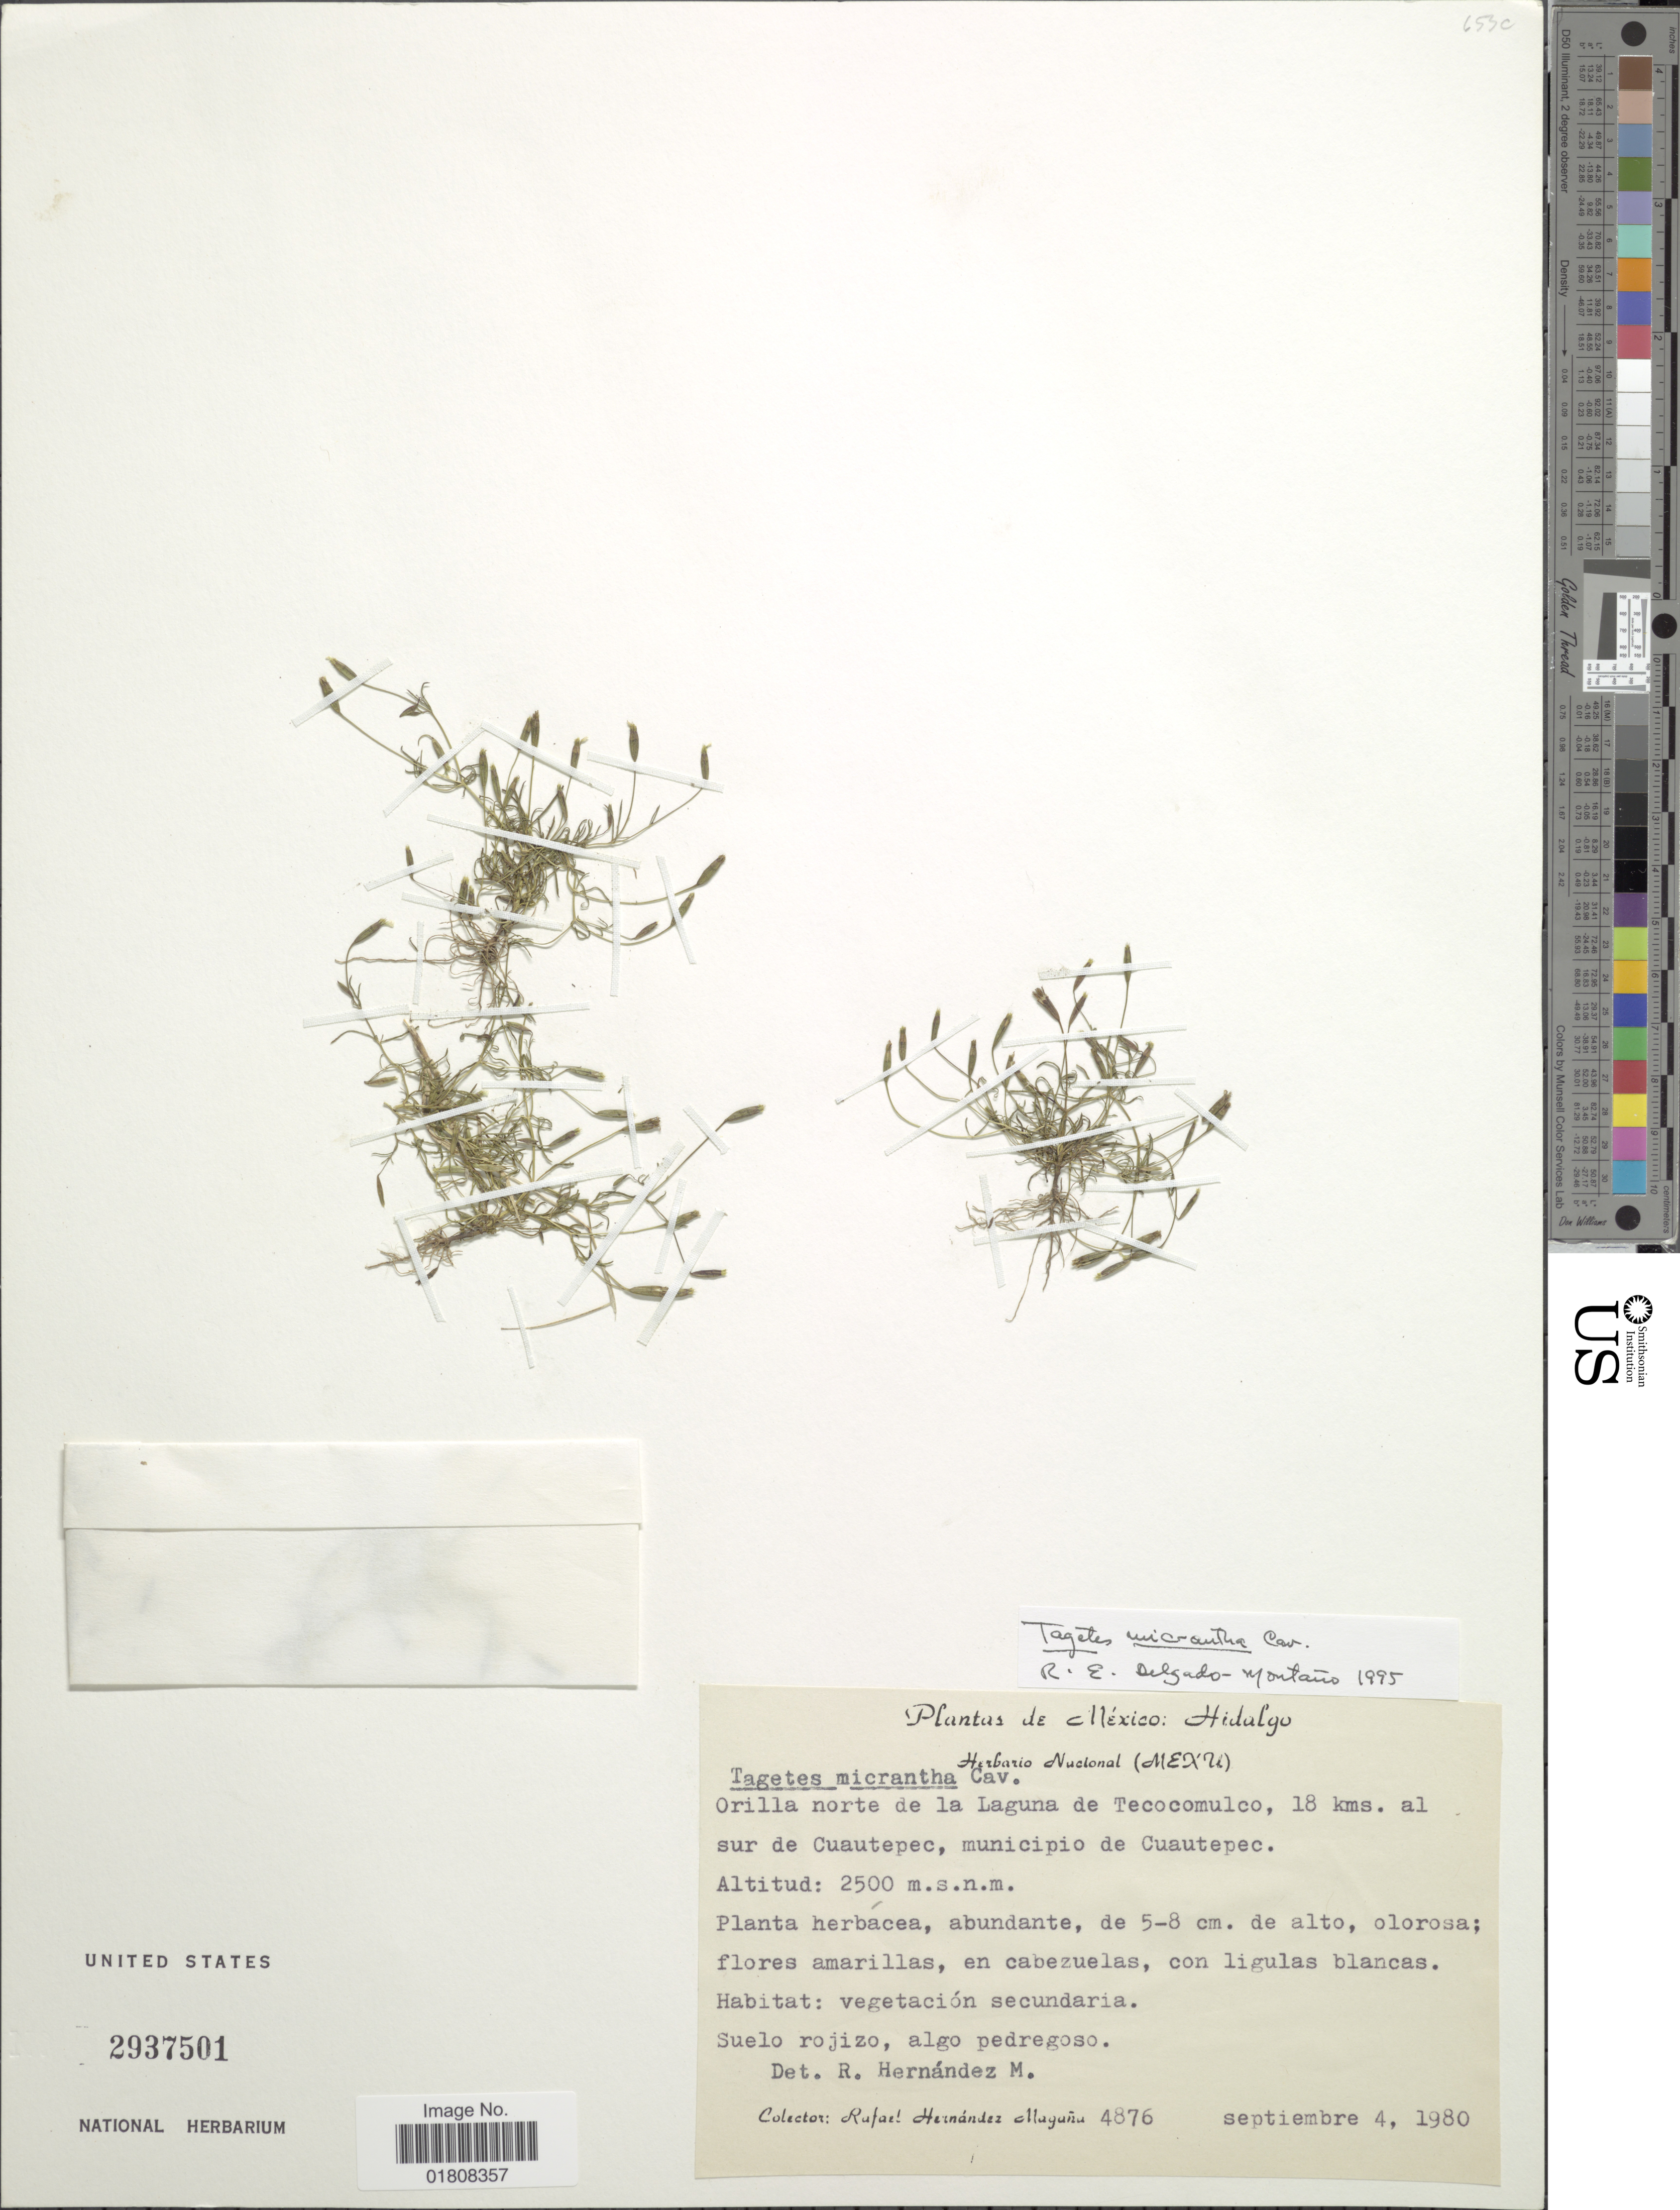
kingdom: Plantae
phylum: Tracheophyta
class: Magnoliopsida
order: Asterales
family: Asteraceae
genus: Tagetes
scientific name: Tagetes micrantha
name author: Cav.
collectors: R. Hernández-M.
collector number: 4876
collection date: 1980-09-04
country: Mexico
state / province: Hidalgo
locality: Orilla norte de la Laguna de Tecocomulco, 18 kms al sur de Cuautepec, Municipio de Cuautepec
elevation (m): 2500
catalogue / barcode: US 2937501